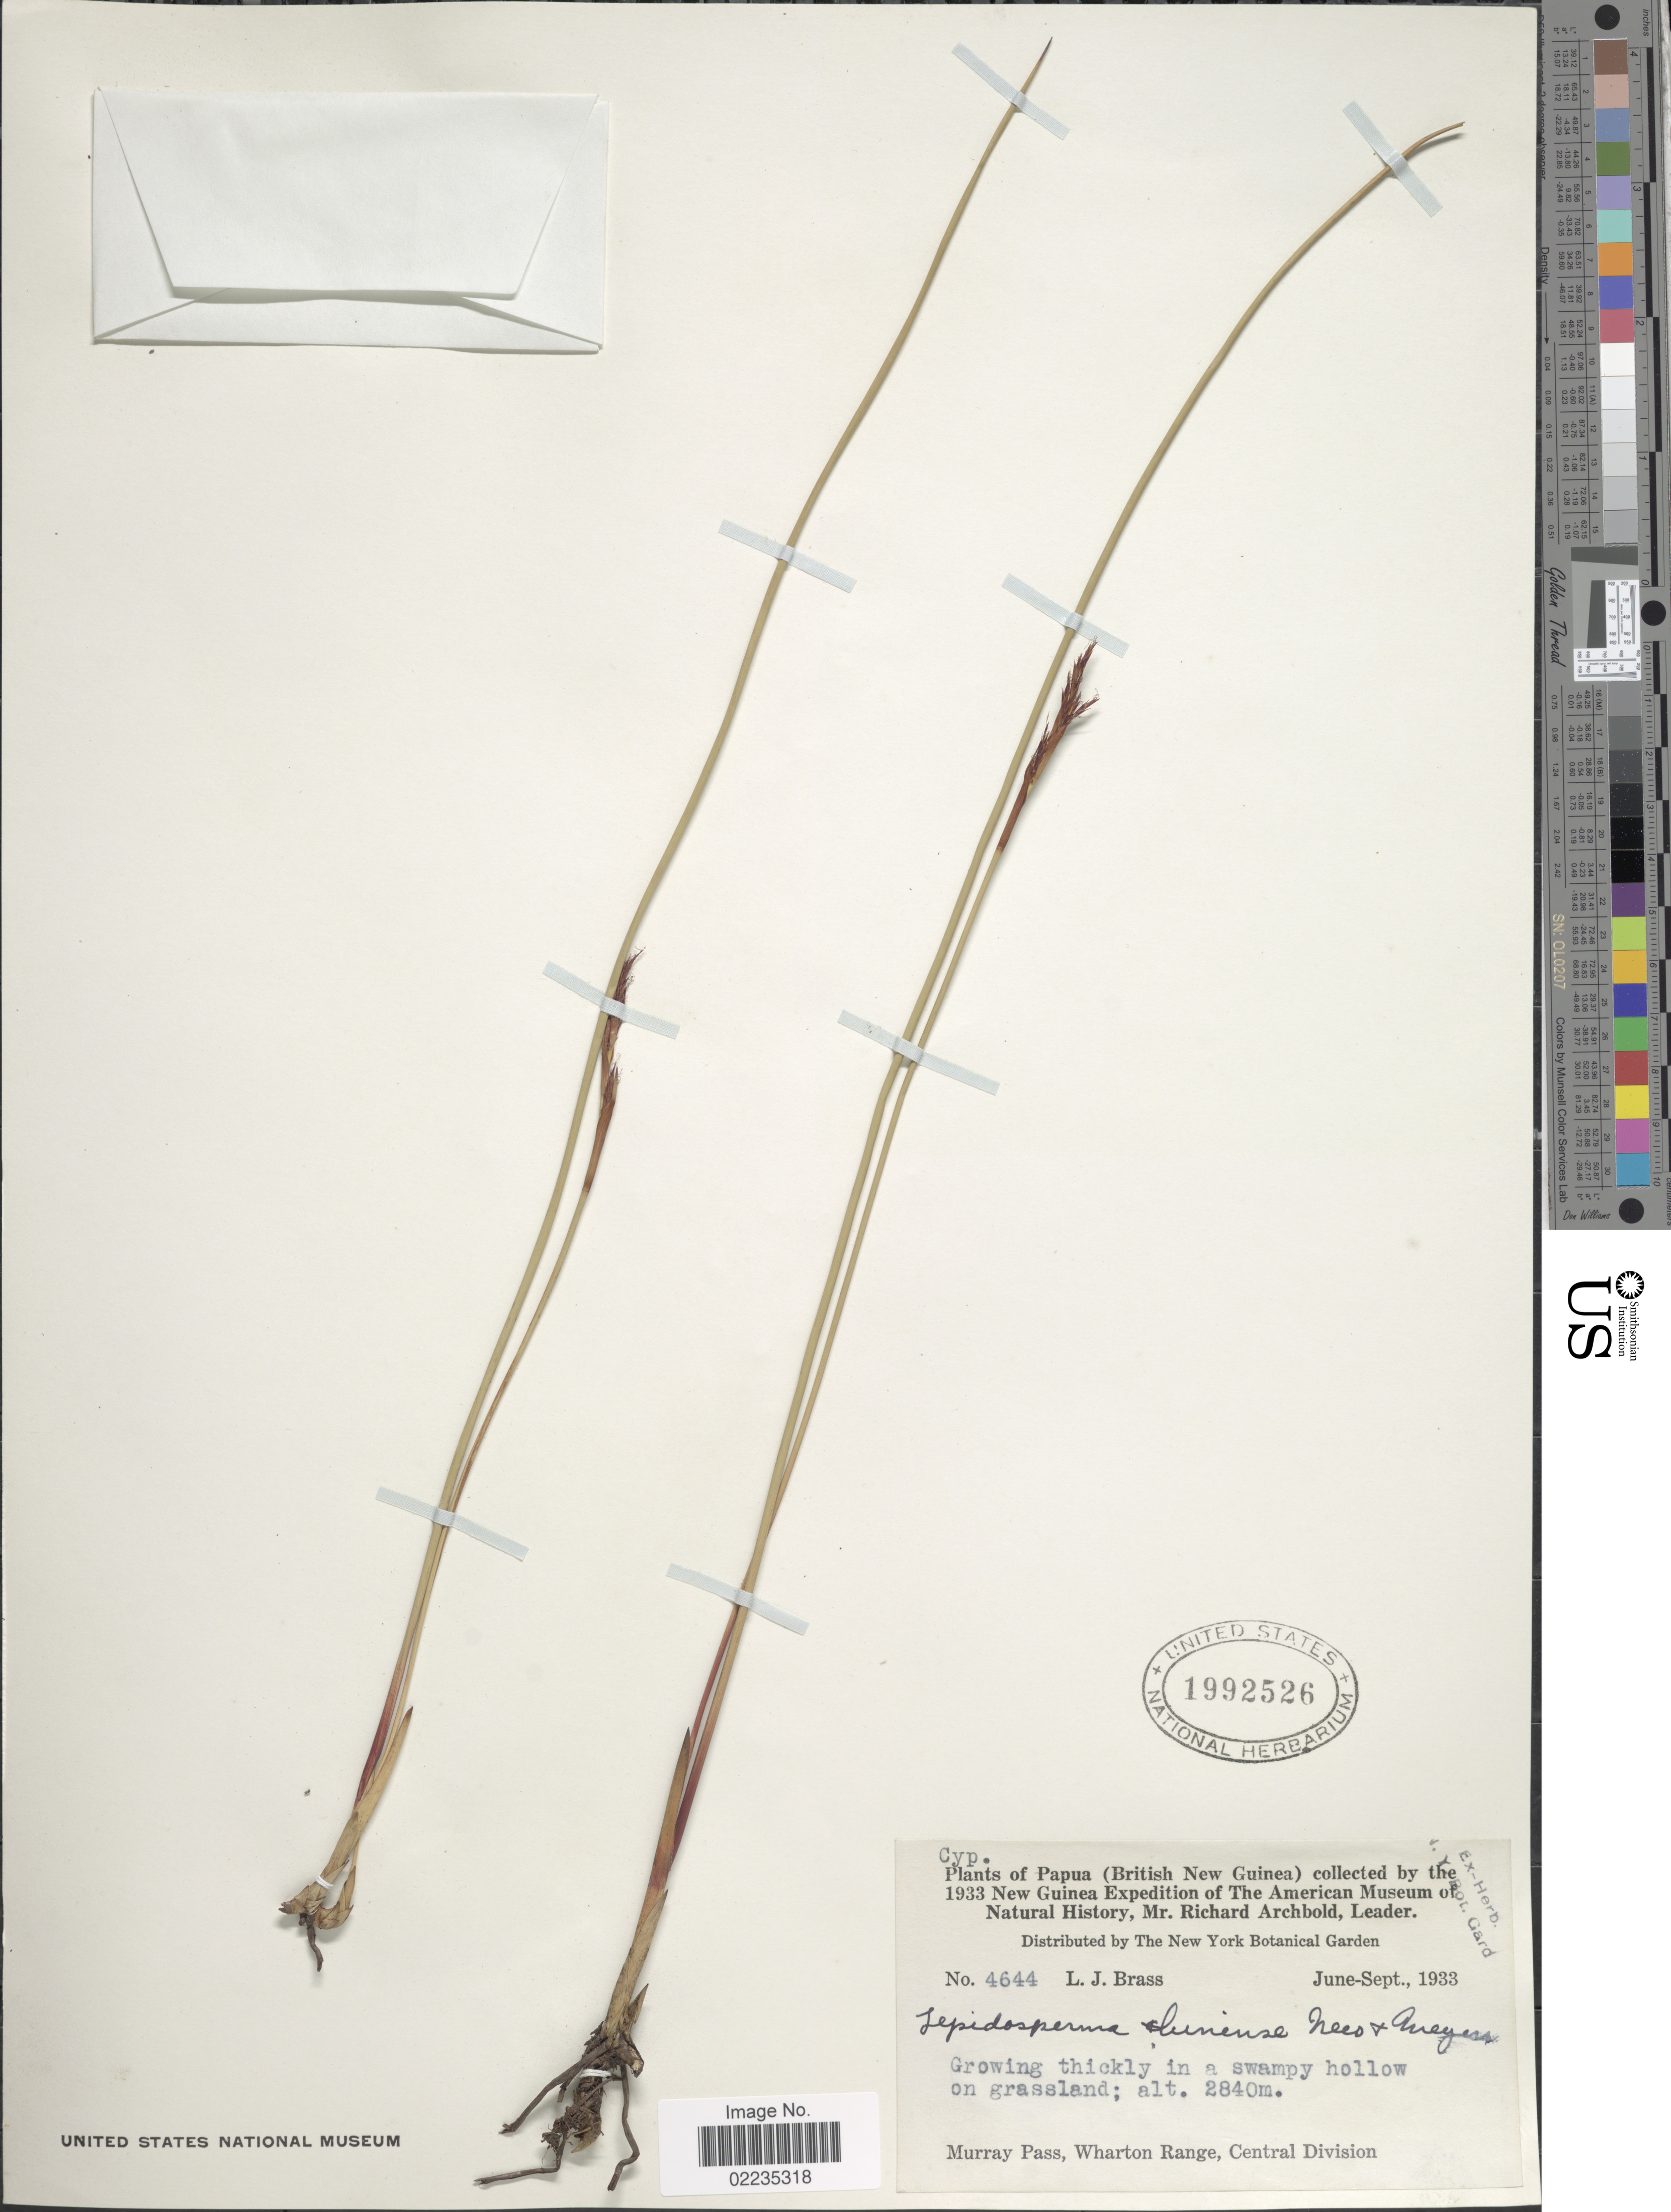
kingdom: Plantae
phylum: Tracheophyta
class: Liliopsida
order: Poales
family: Cyperaceae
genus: Lepidosperma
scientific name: Lepidosperma chinense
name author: Nees & Meyen ex Kunth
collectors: L. J. Brass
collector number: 4644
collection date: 1933-06/1933-09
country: Papua New Guinea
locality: Papua (British New Guinea) Murray Pass, Wharton Range, Central Division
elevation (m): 2840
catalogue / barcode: US 1992526